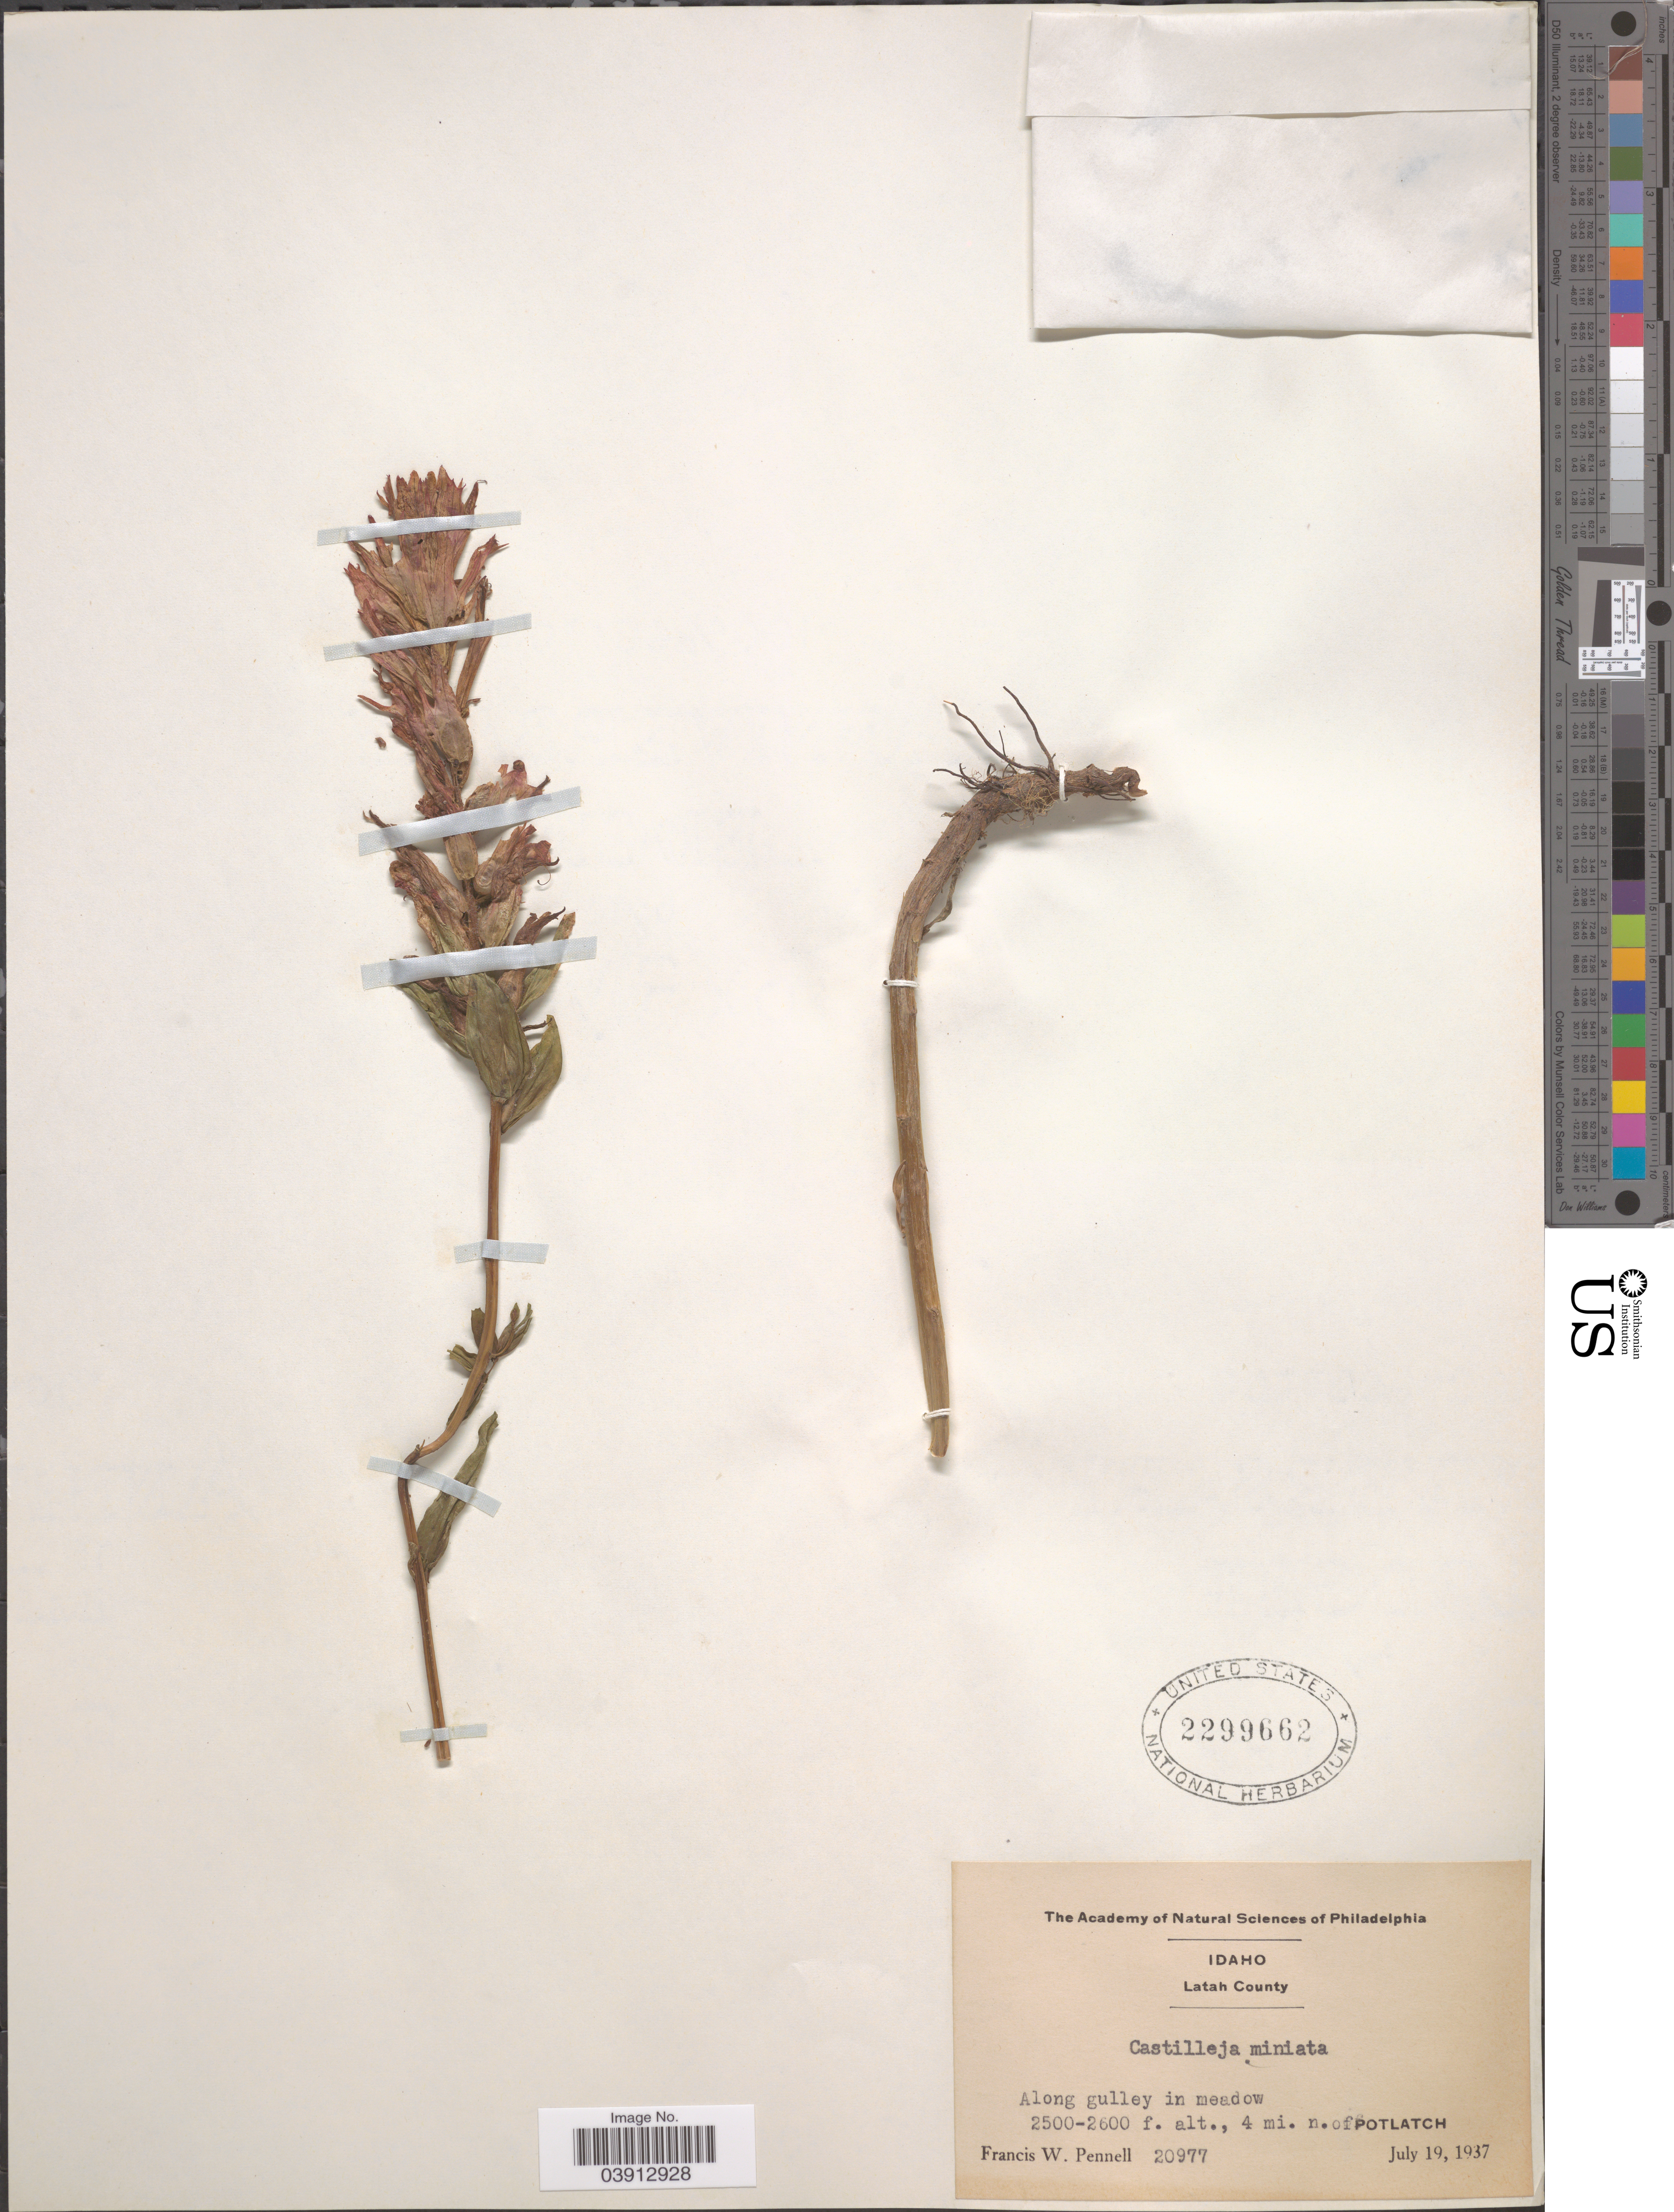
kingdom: Plantae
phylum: Tracheophyta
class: Magnoliopsida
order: Lamiales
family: Orobanchaceae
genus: Castilleja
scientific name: Castilleja miniata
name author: Douglas ex Hook.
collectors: F. W. Pennell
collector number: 20977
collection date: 1937-07-19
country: United States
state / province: Idaho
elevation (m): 762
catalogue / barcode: US 2299662